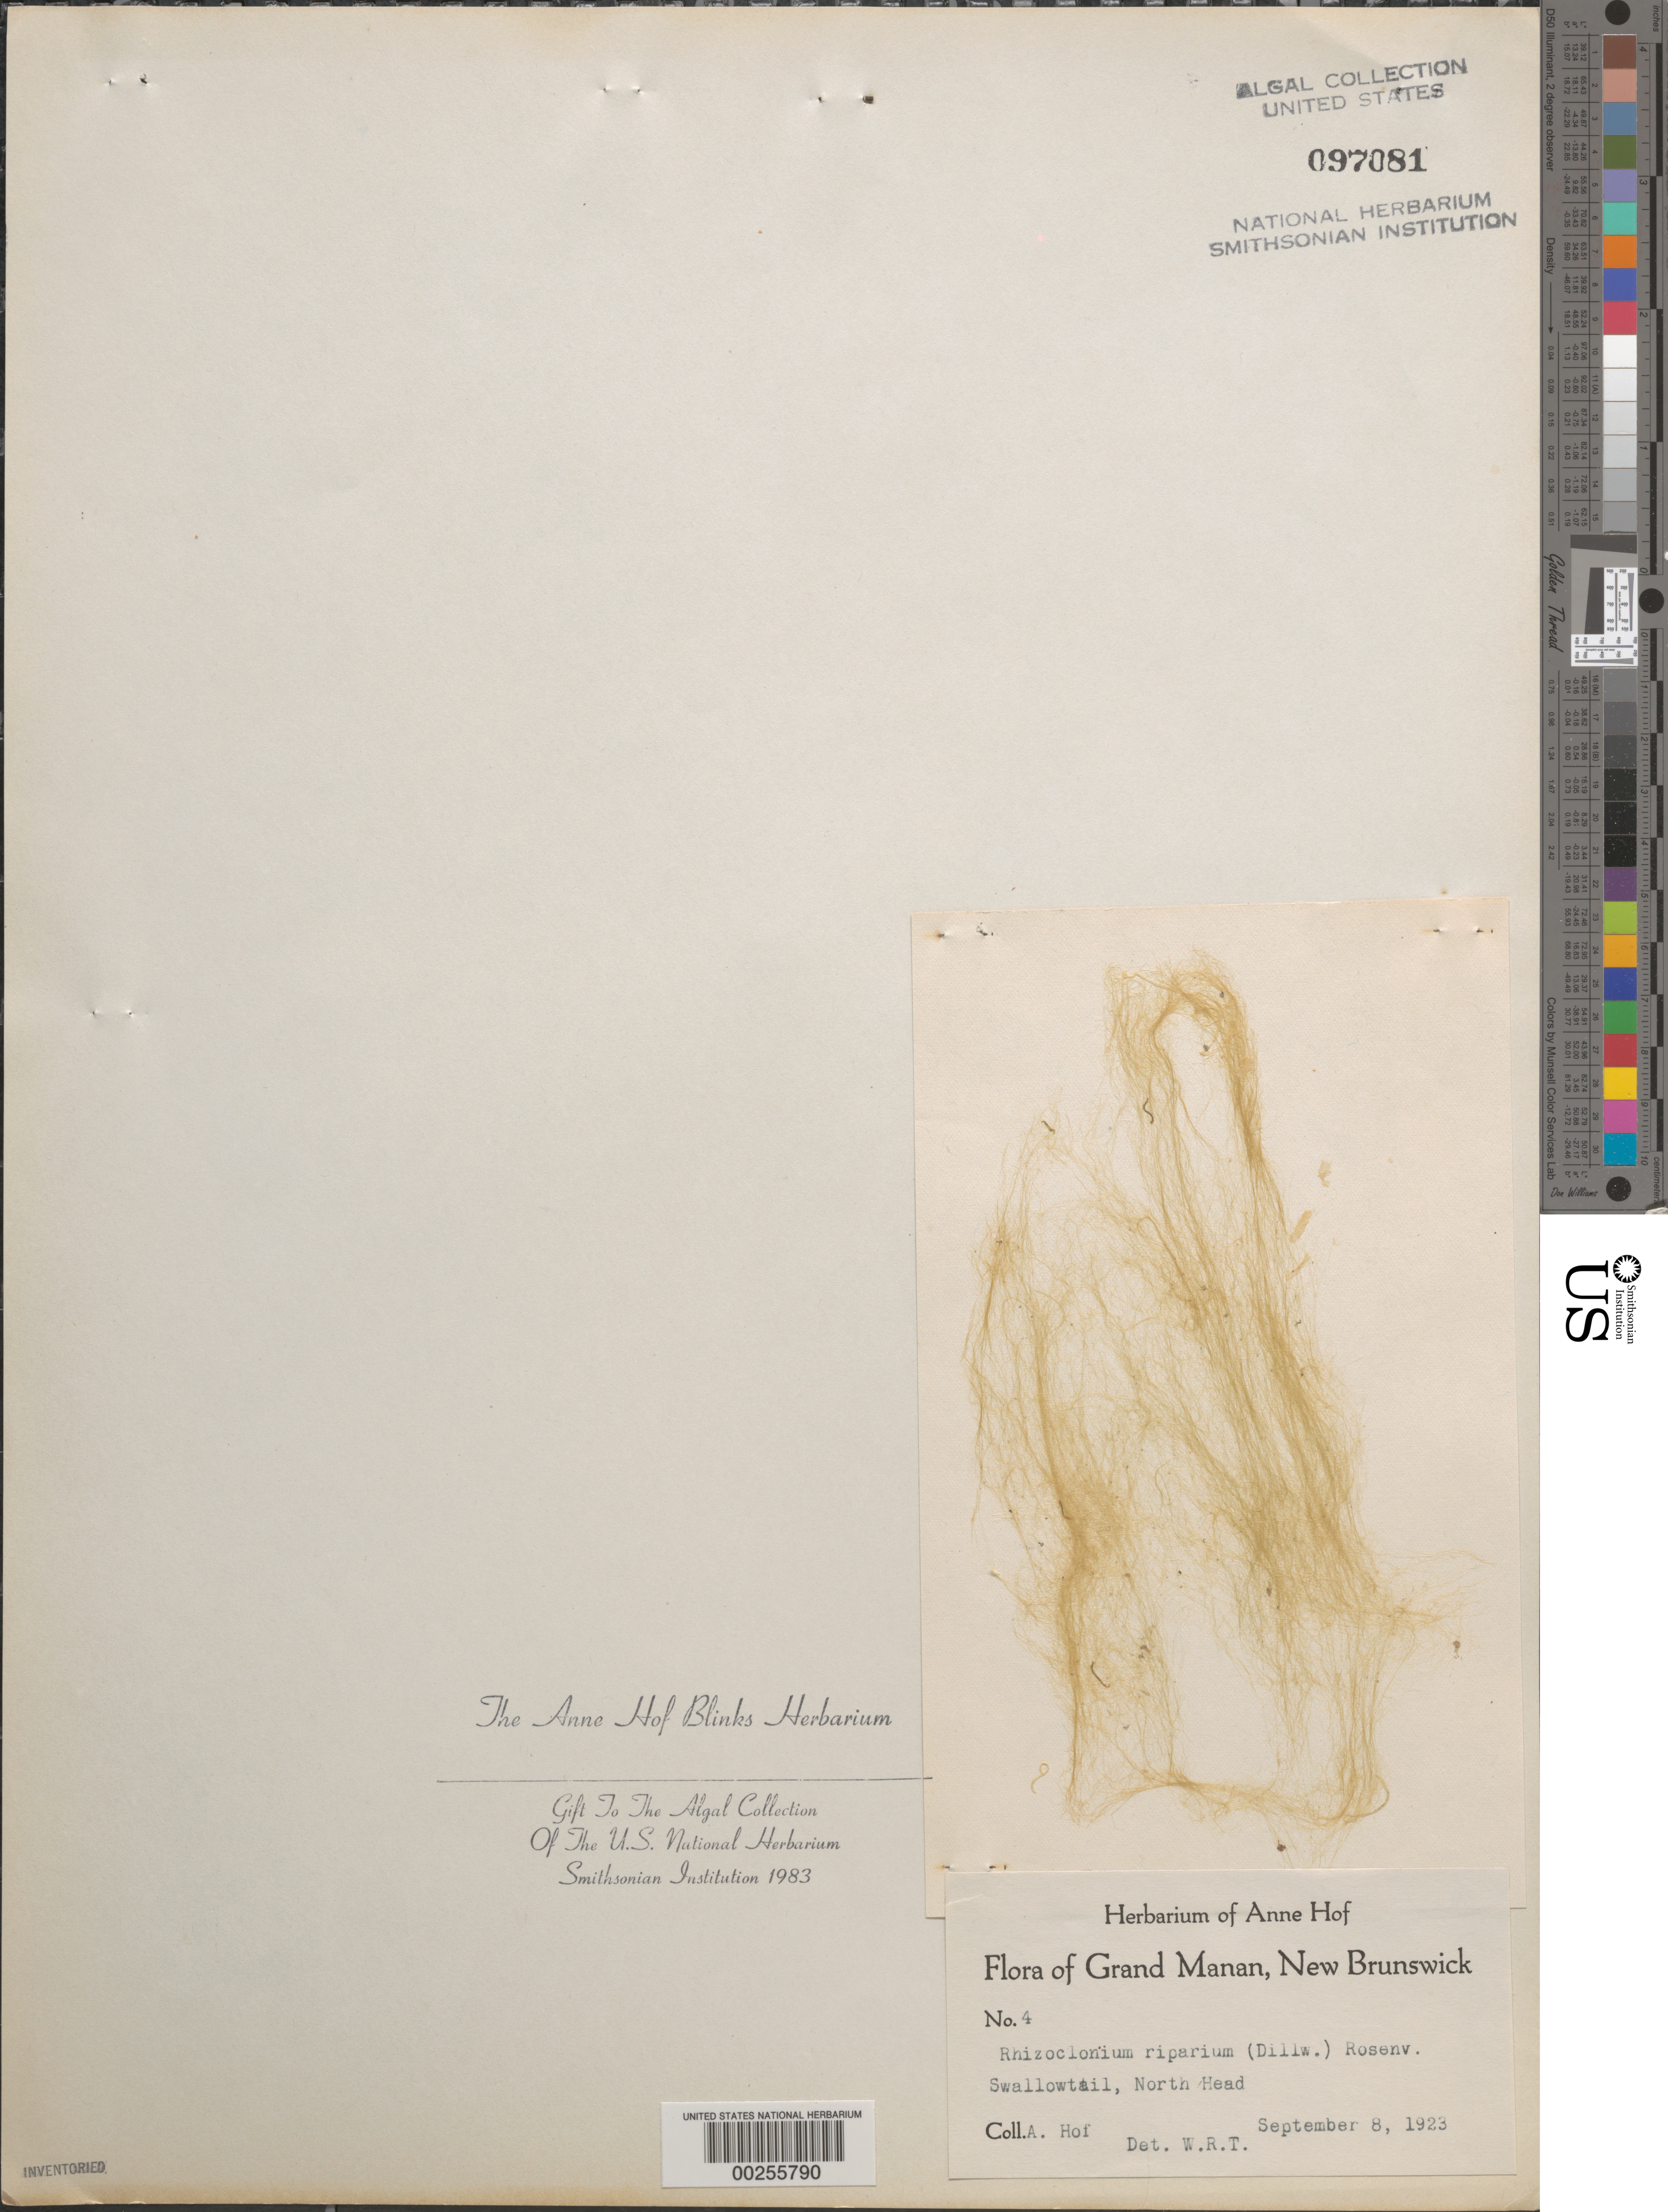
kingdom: Plantae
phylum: Chlorophyta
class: Ulvophyceae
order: Cladophorales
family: Cladophoraceae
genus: Rhizoclonium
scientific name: Rhizoclonium riparium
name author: (Roth) Harv.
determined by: Taylor, William R.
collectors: A. Blinks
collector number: AHB 4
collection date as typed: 08 Sep 1923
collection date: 1923-09-08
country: Canada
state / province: New Brunswick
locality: Grand manan, north head, swallowtail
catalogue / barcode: US 97081